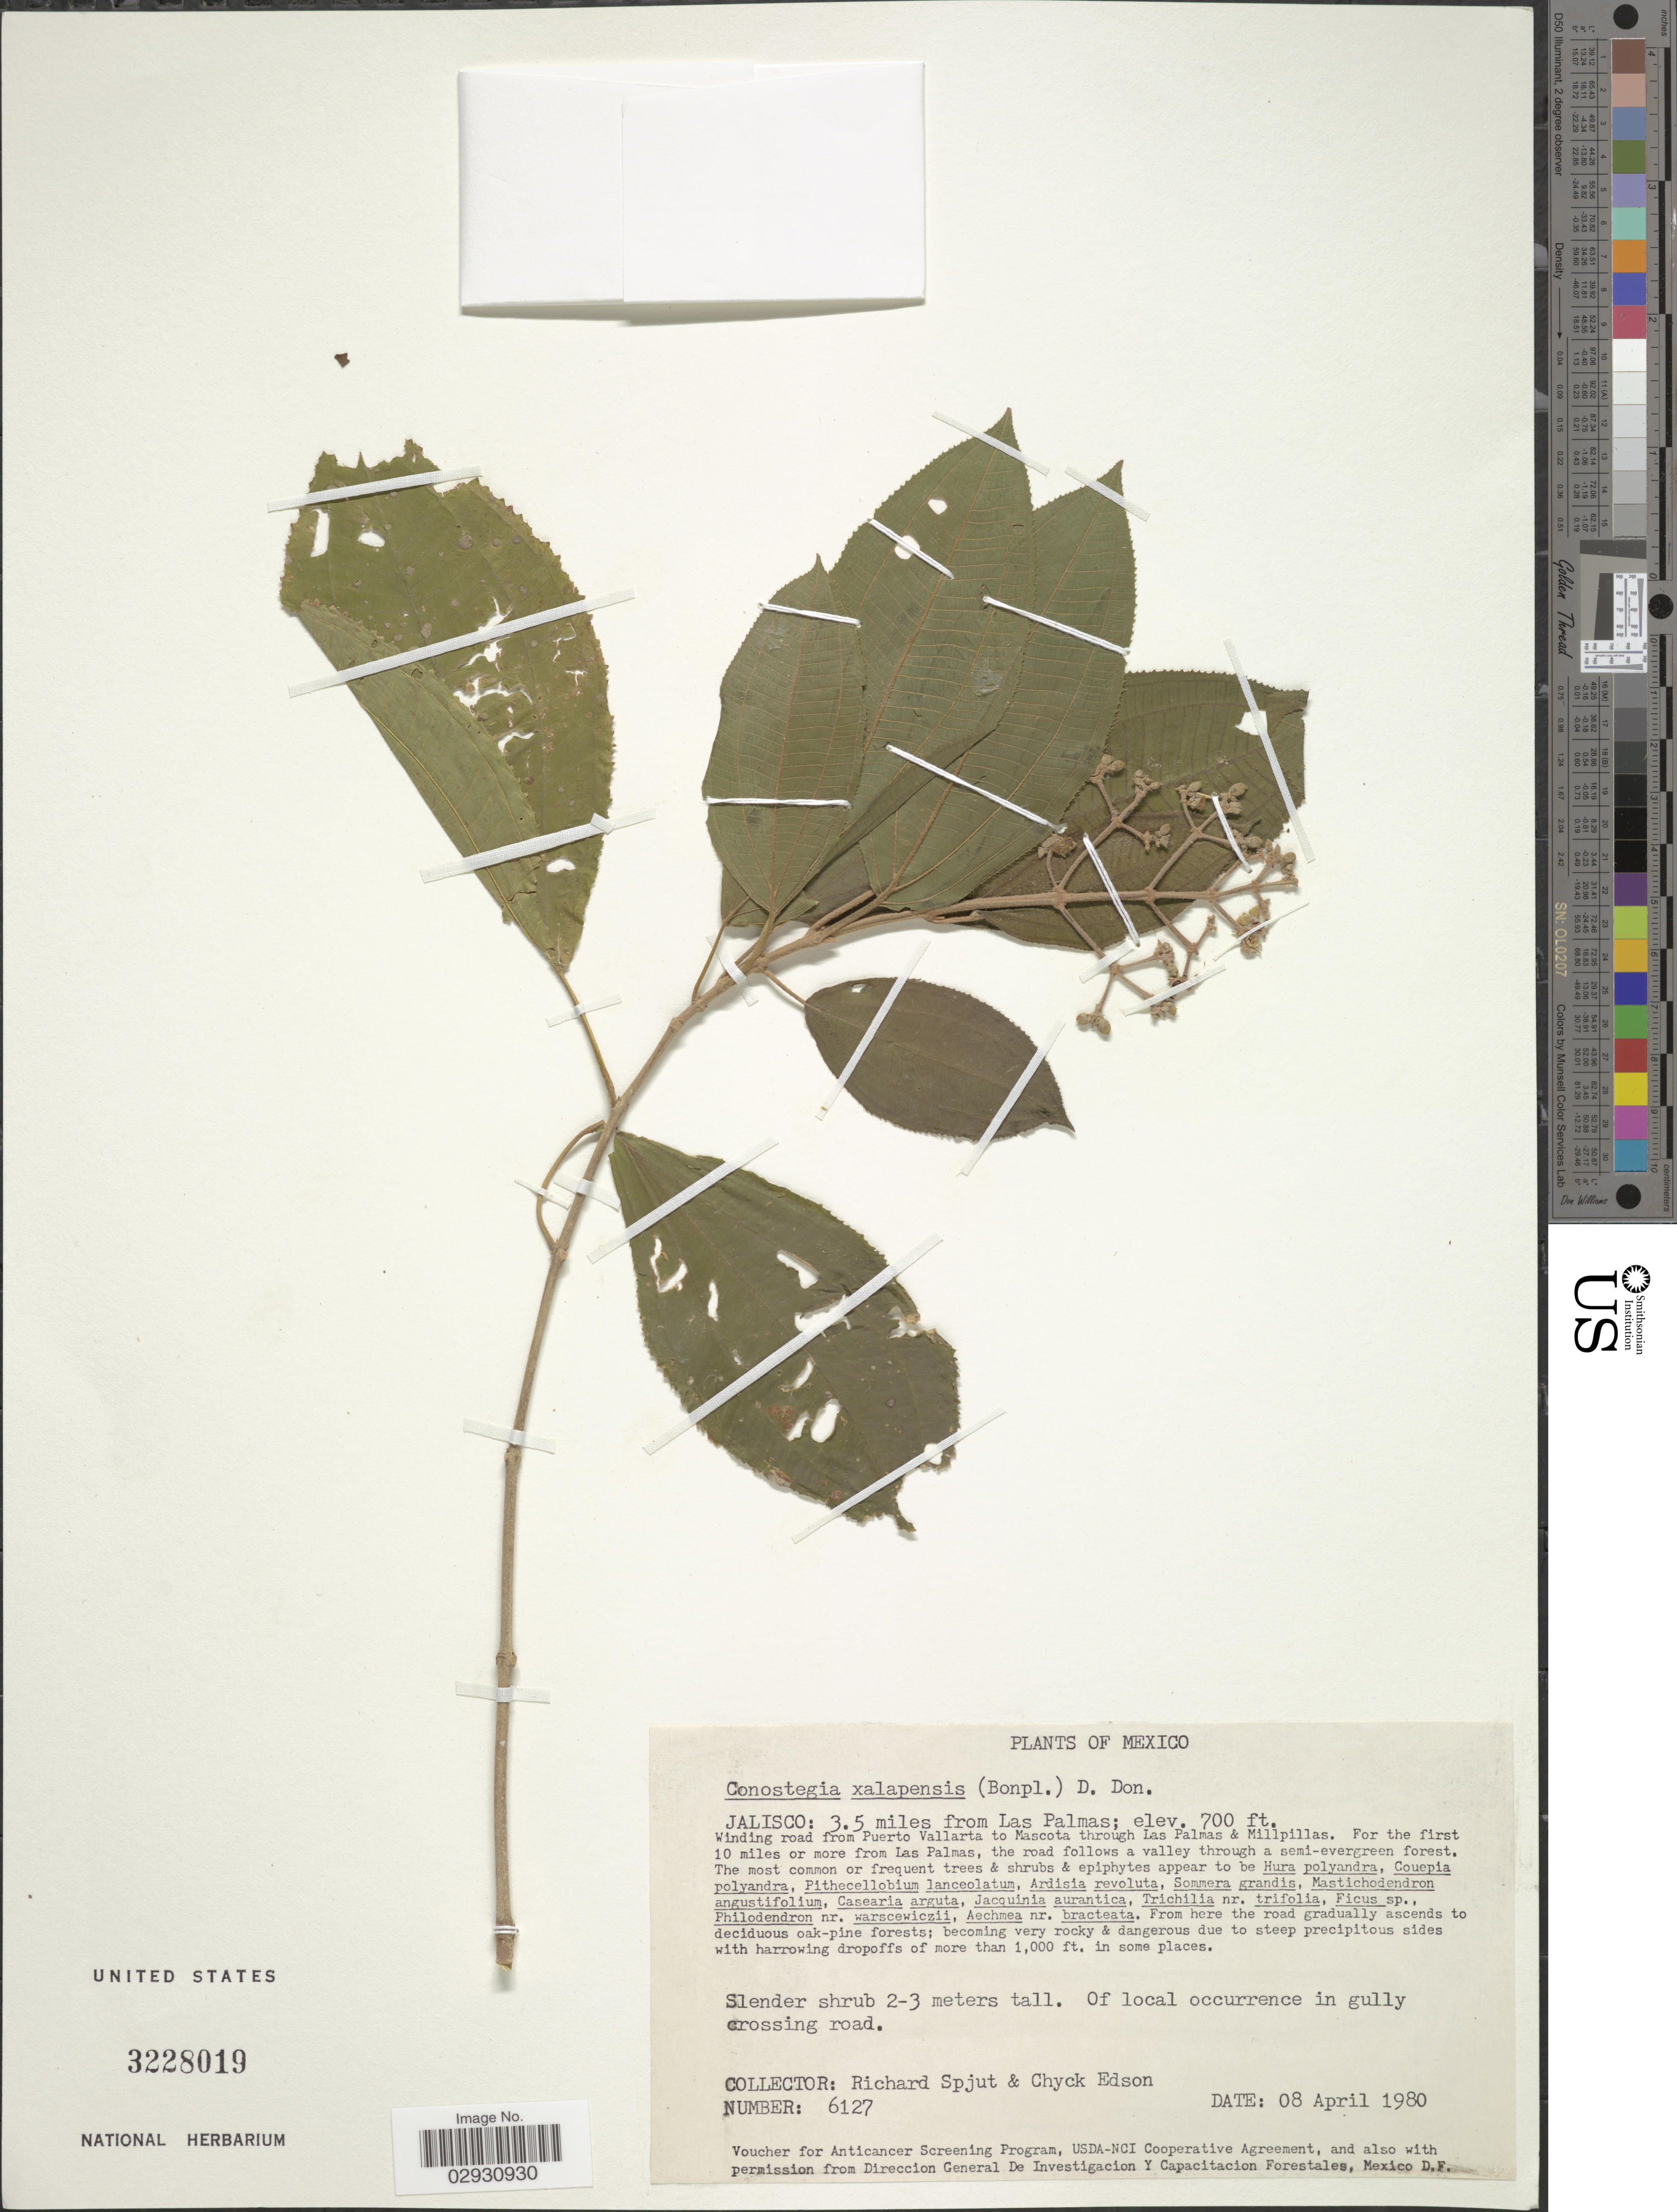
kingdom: Plantae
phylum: Tracheophyta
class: Magnoliopsida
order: Myrtales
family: Melastomataceae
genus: Conostegia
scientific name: Conostegia quadrangularis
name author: Schltdl. ex Steud.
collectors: R. Spjut & C. Edson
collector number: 6127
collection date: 1980-04-08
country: Mexico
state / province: Jalisco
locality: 3.5 miles from Las Palmas, Winding road from Puerto Vallarta to Mascota through Las Palmas & Millpillas. For the first 10 miles or more from Las Palmas.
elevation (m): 305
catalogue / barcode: US 3228019